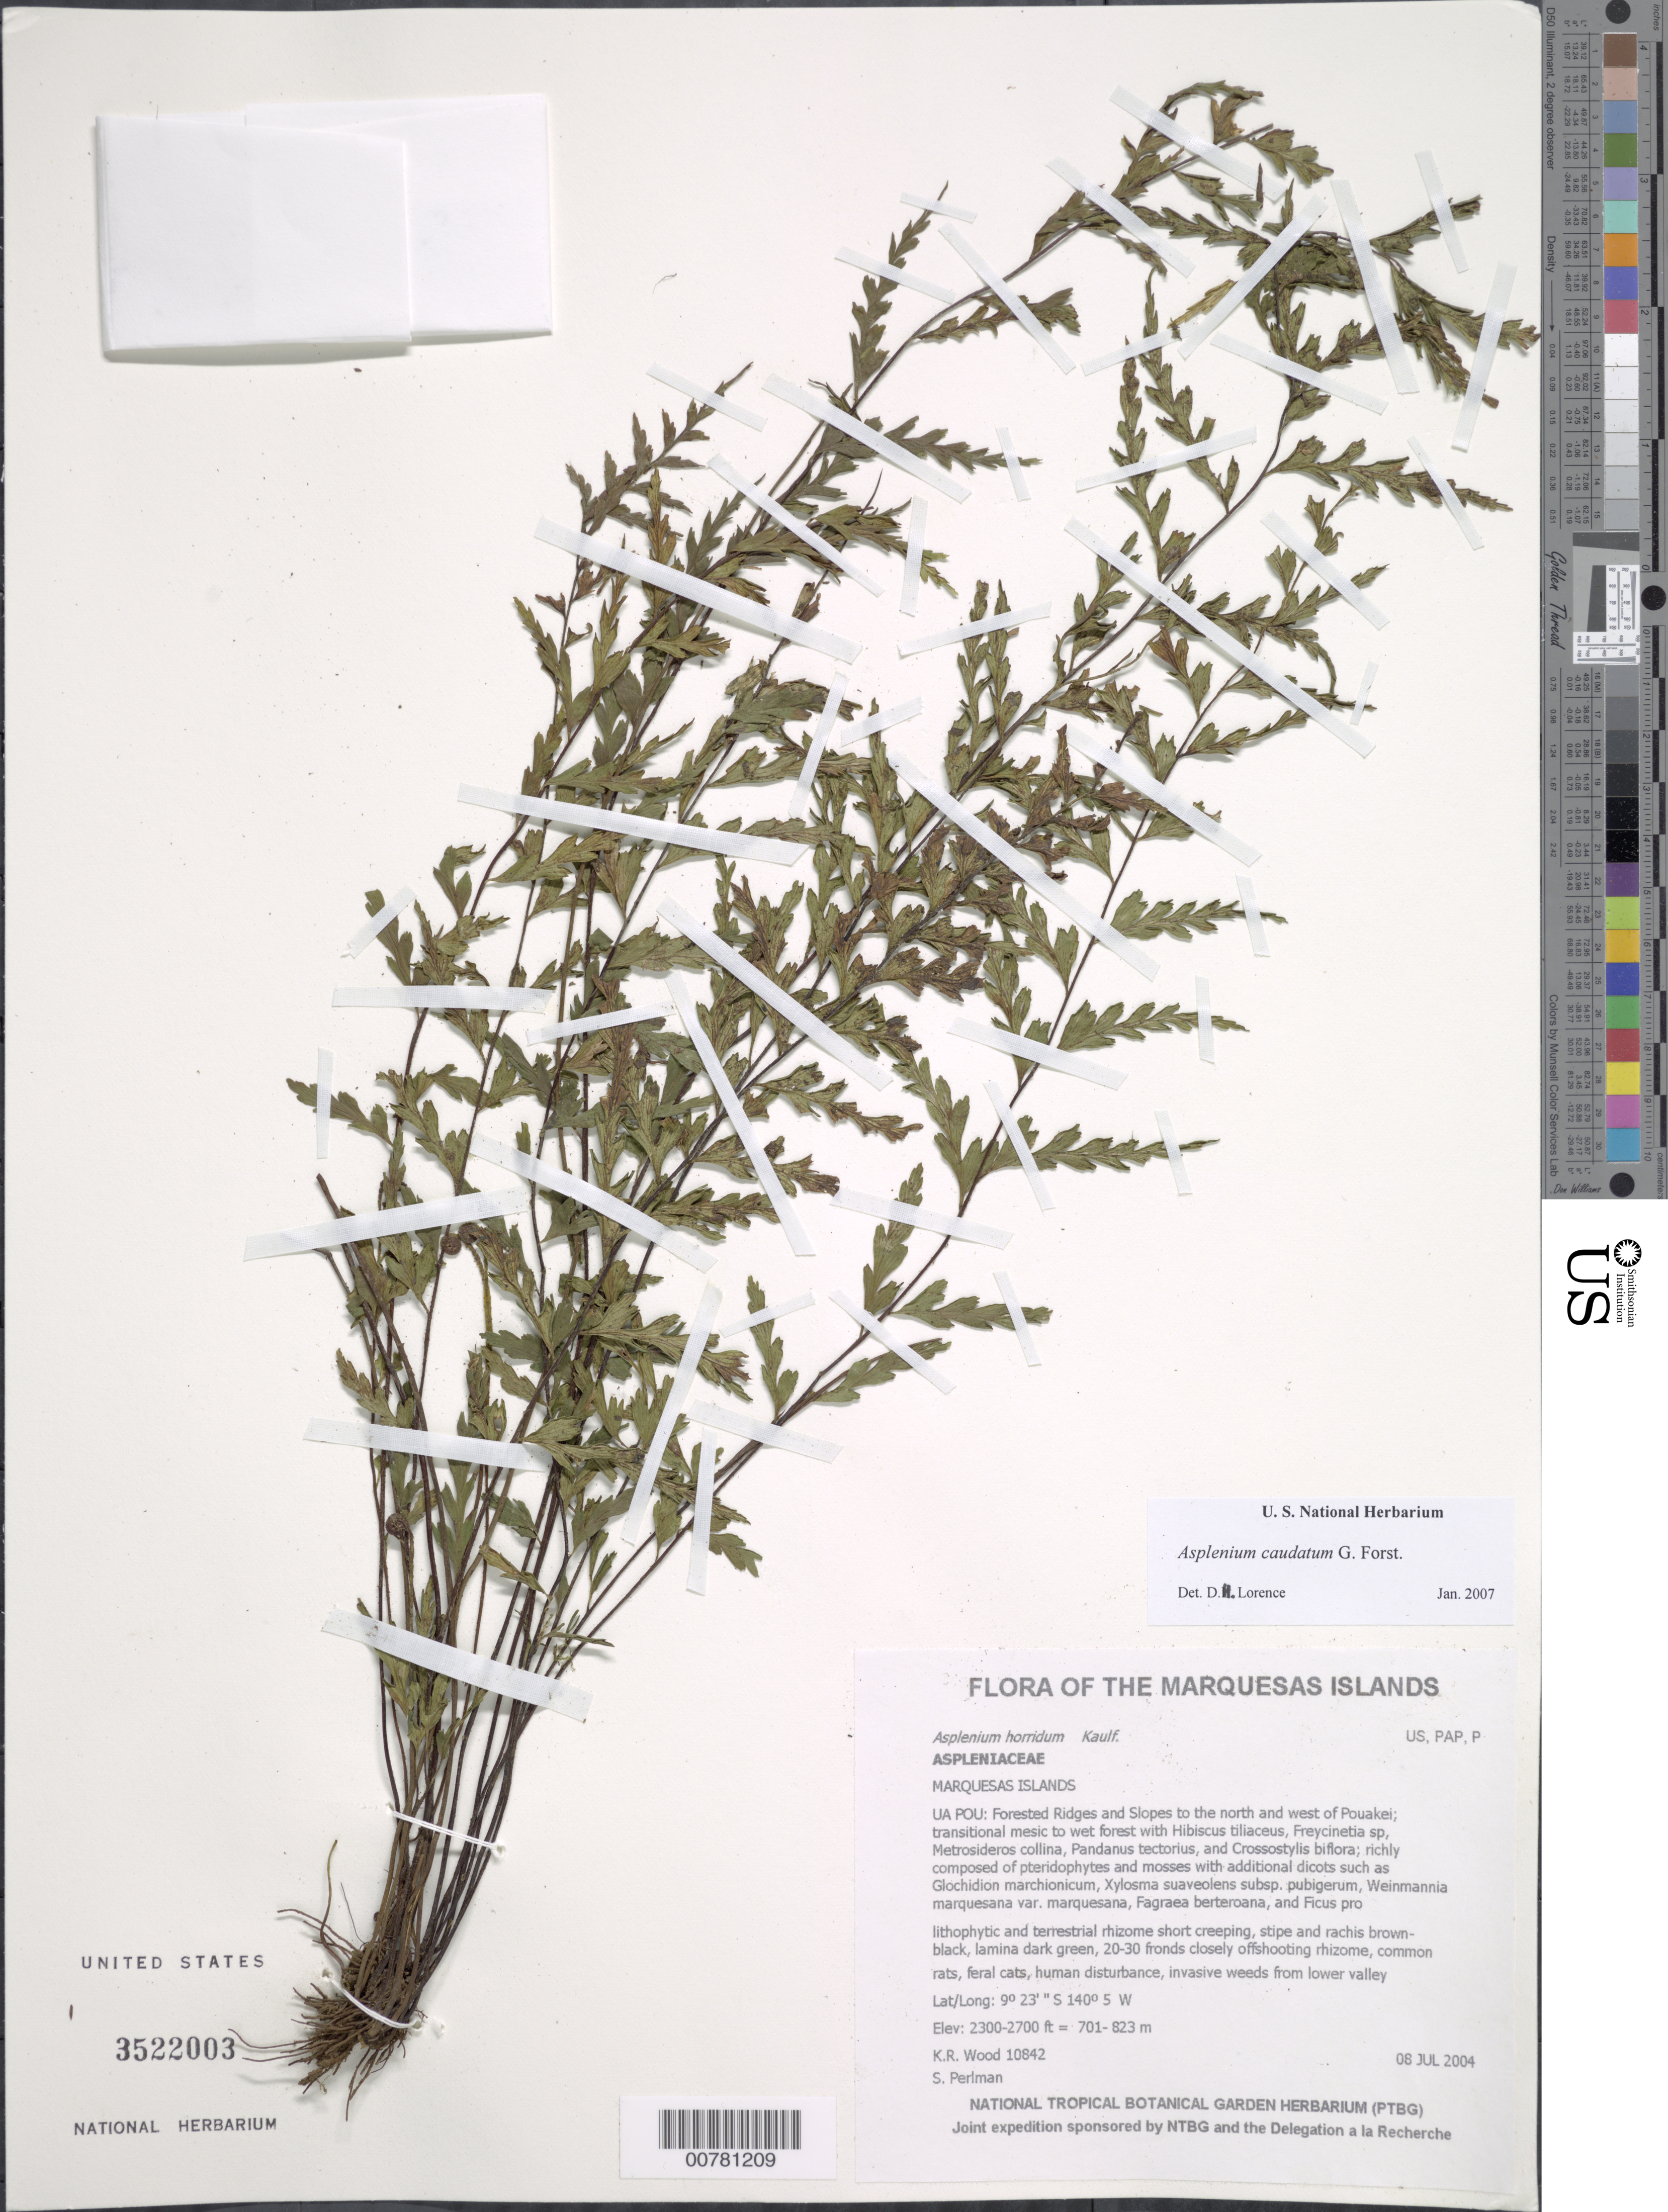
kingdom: Plantae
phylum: Tracheophyta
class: Polypodiopsida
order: Polypodiales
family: Aspleniaceae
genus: Asplenium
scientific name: Asplenium horridum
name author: Kaulf.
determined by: Wagner, W. L., (BOT), Smithsonian Institution - National Museum of Natural History (UNITED STATES)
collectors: K. R. Wood & S. P. Perlman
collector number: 10842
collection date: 2004-07-08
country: French Polynesia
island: Ua Pou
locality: Forested Ridges and Slopes to the north and west of Pouakei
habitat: Tansitional mesic to wet forest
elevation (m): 701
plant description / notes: Rats, feral cats, human disturbance, invasive weeds from lower valley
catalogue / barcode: US 3522003